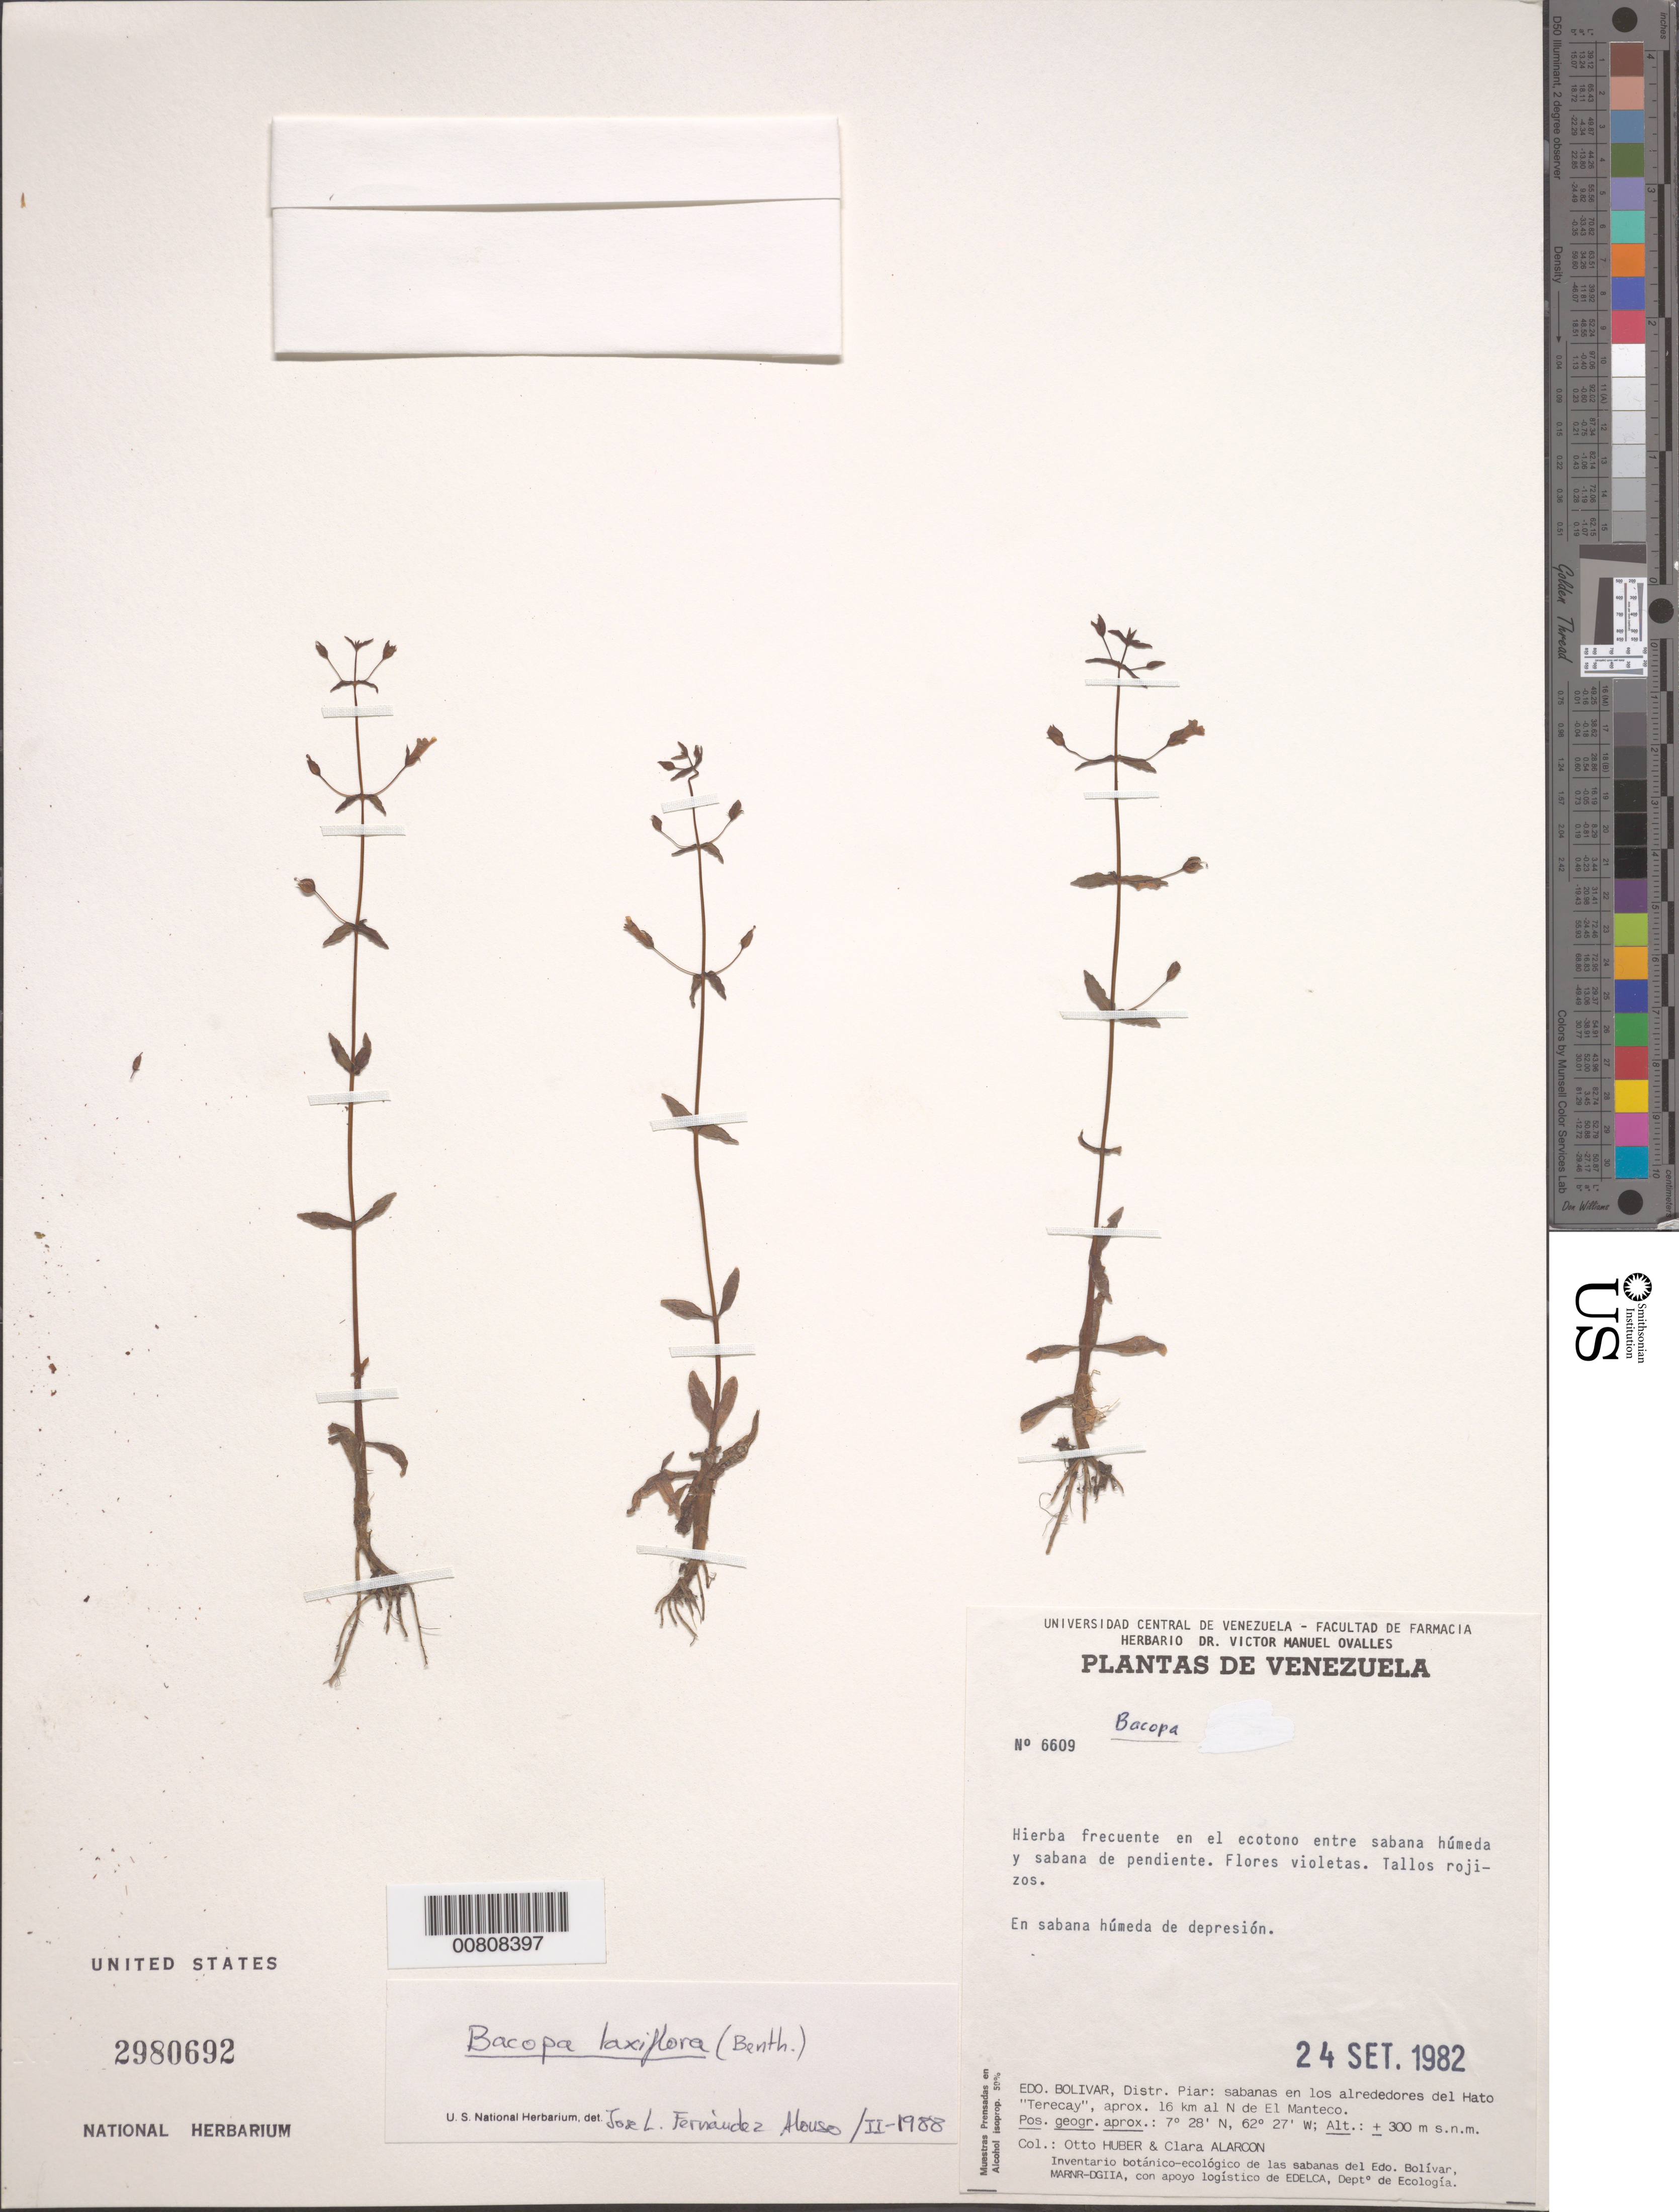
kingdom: Plantae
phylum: Tracheophyta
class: Magnoliopsida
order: Lamiales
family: Plantaginaceae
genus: Bacopa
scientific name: Bacopa laxiflora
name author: (Benth.) Wettst. ex Edwall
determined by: Fernández-Alonso, J. L.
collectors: O. Huber & C. Alarcon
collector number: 6609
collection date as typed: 24-Sep-82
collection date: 1982-09-24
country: Venezuela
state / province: Bolívar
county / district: Piar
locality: El Manteco, 16 km N de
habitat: Sabana húmeda de depresión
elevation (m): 300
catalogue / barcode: US 2980692